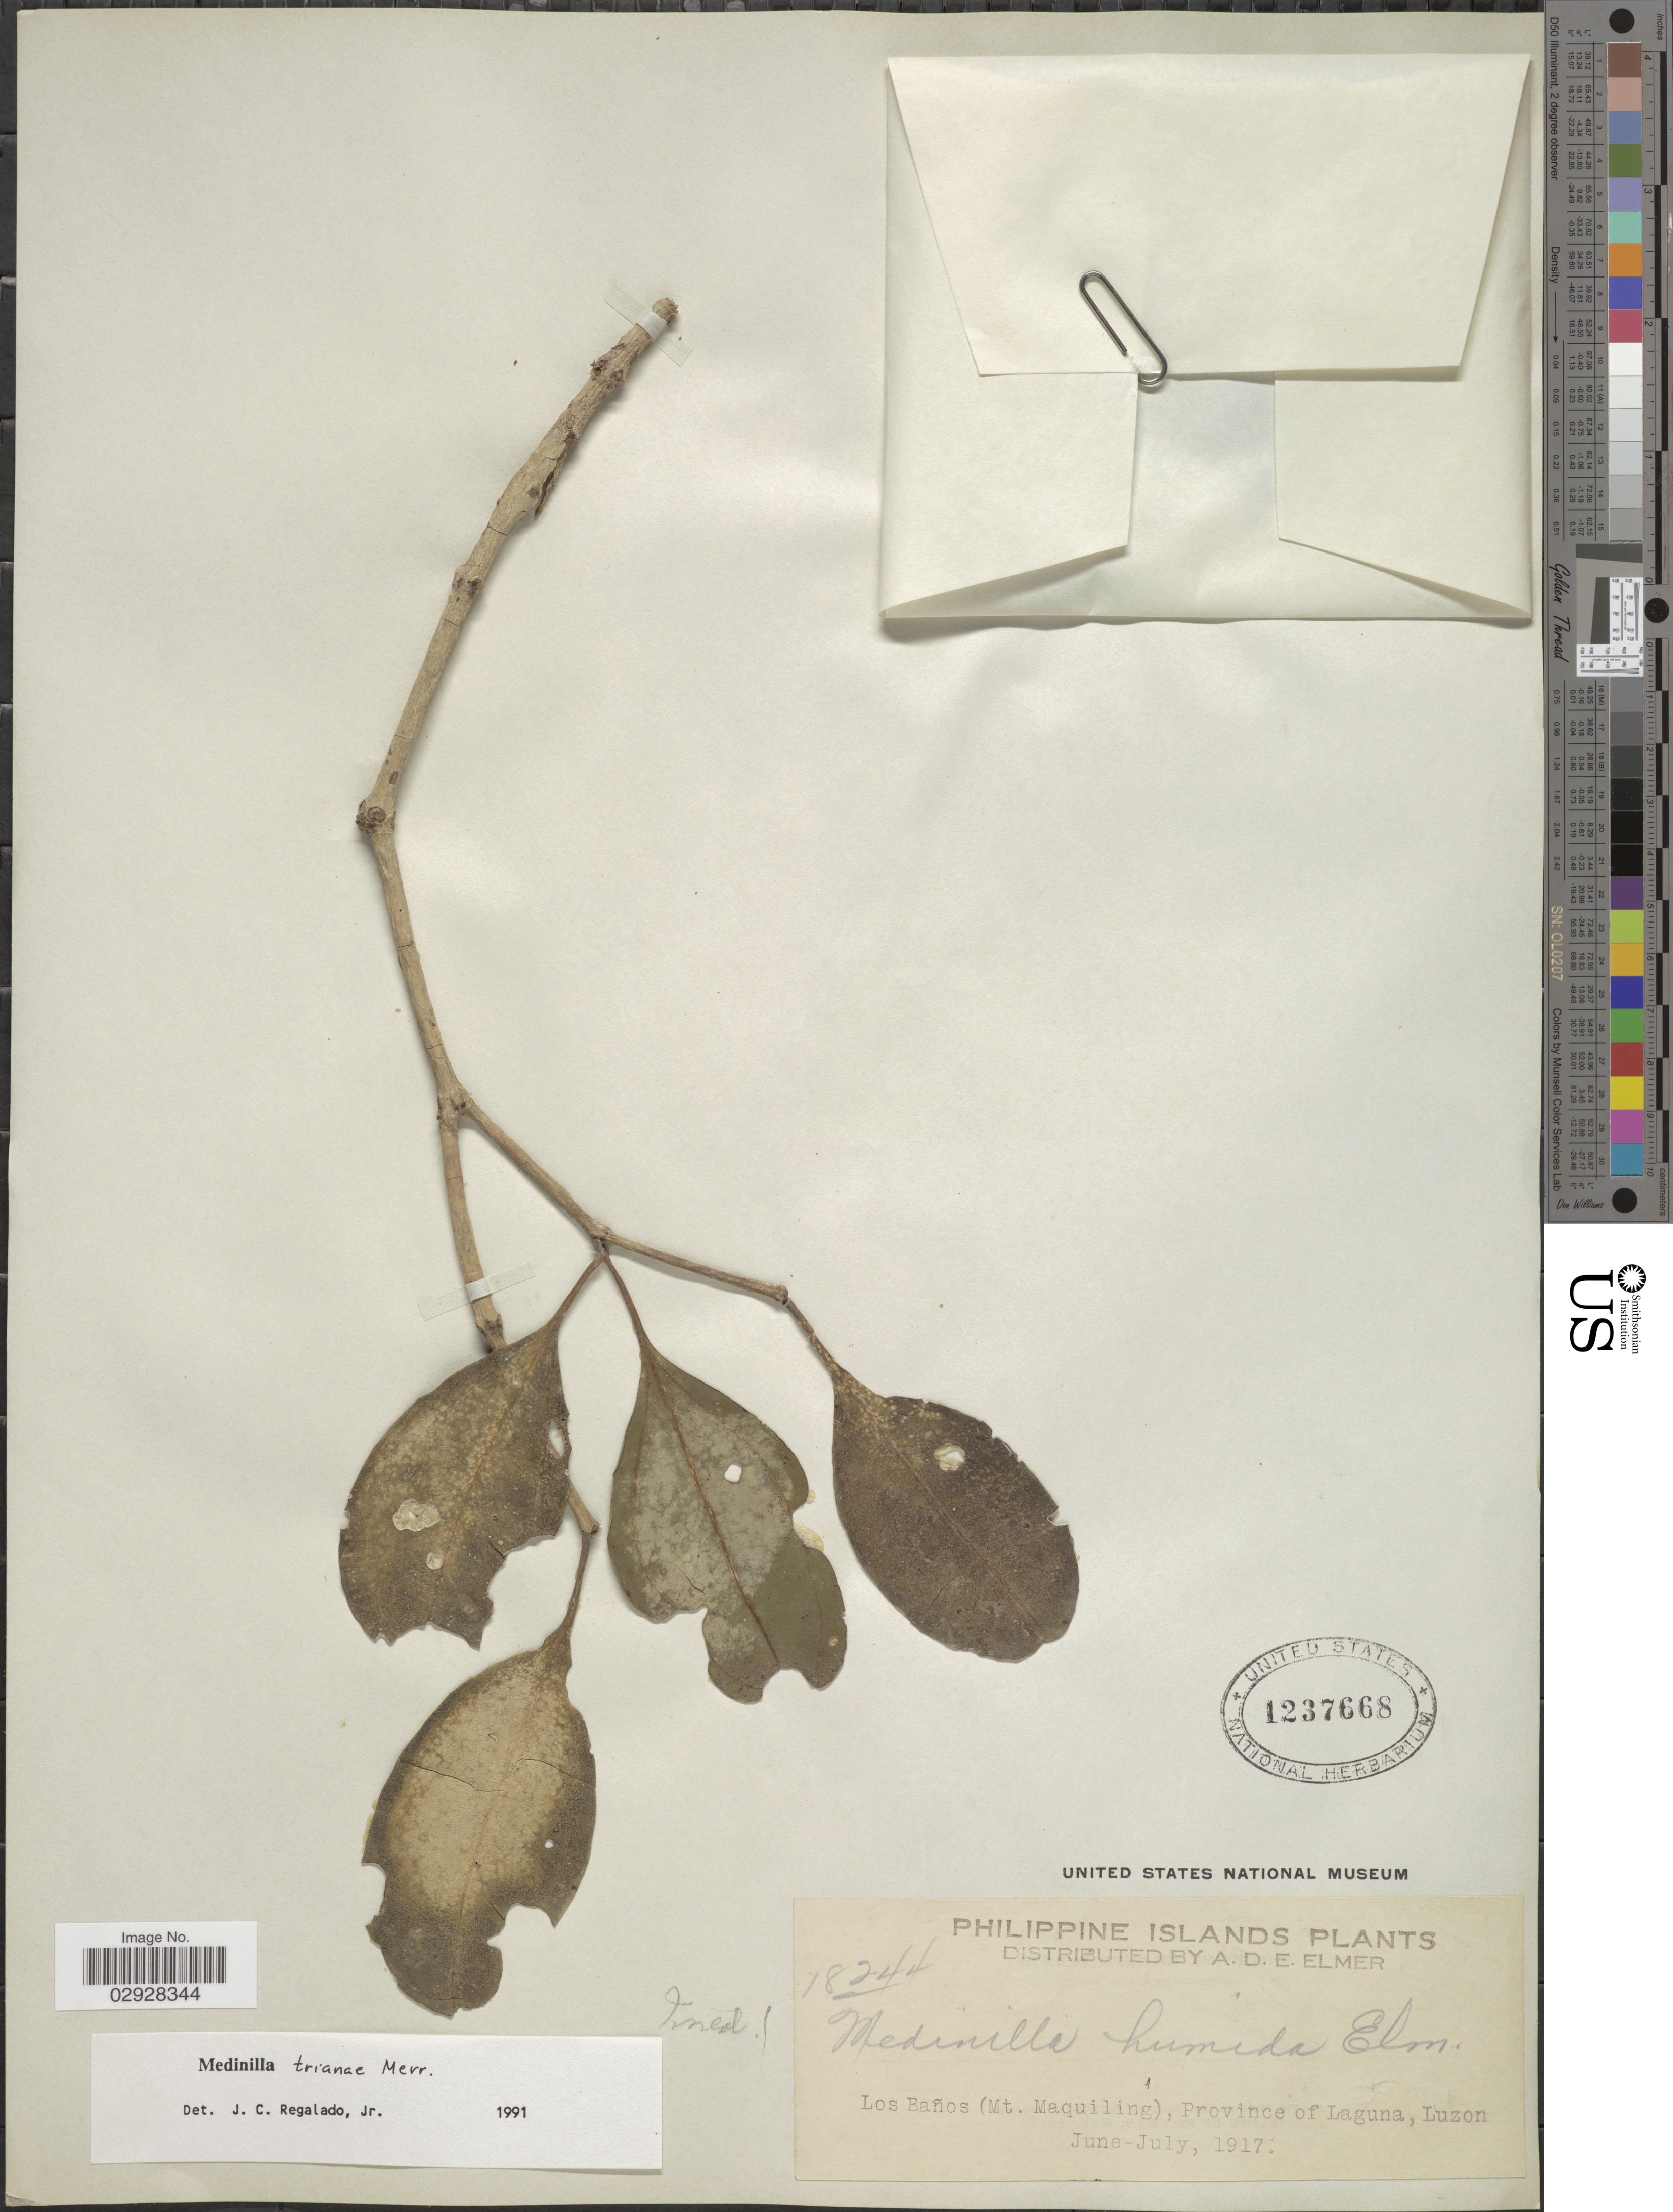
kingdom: Plantae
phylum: Tracheophyta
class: Magnoliopsida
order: Myrtales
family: Melastomataceae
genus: Medinilla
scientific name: Medinilla trianae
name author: Merr.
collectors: A. D. E. Elmer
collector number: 18244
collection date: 1917-06/1917-07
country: Philippines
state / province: Calabarzon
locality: Philippine Islands. Los Baños (Mt. Maquiling), Province of Laguna, Luzon.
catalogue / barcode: US 1237668